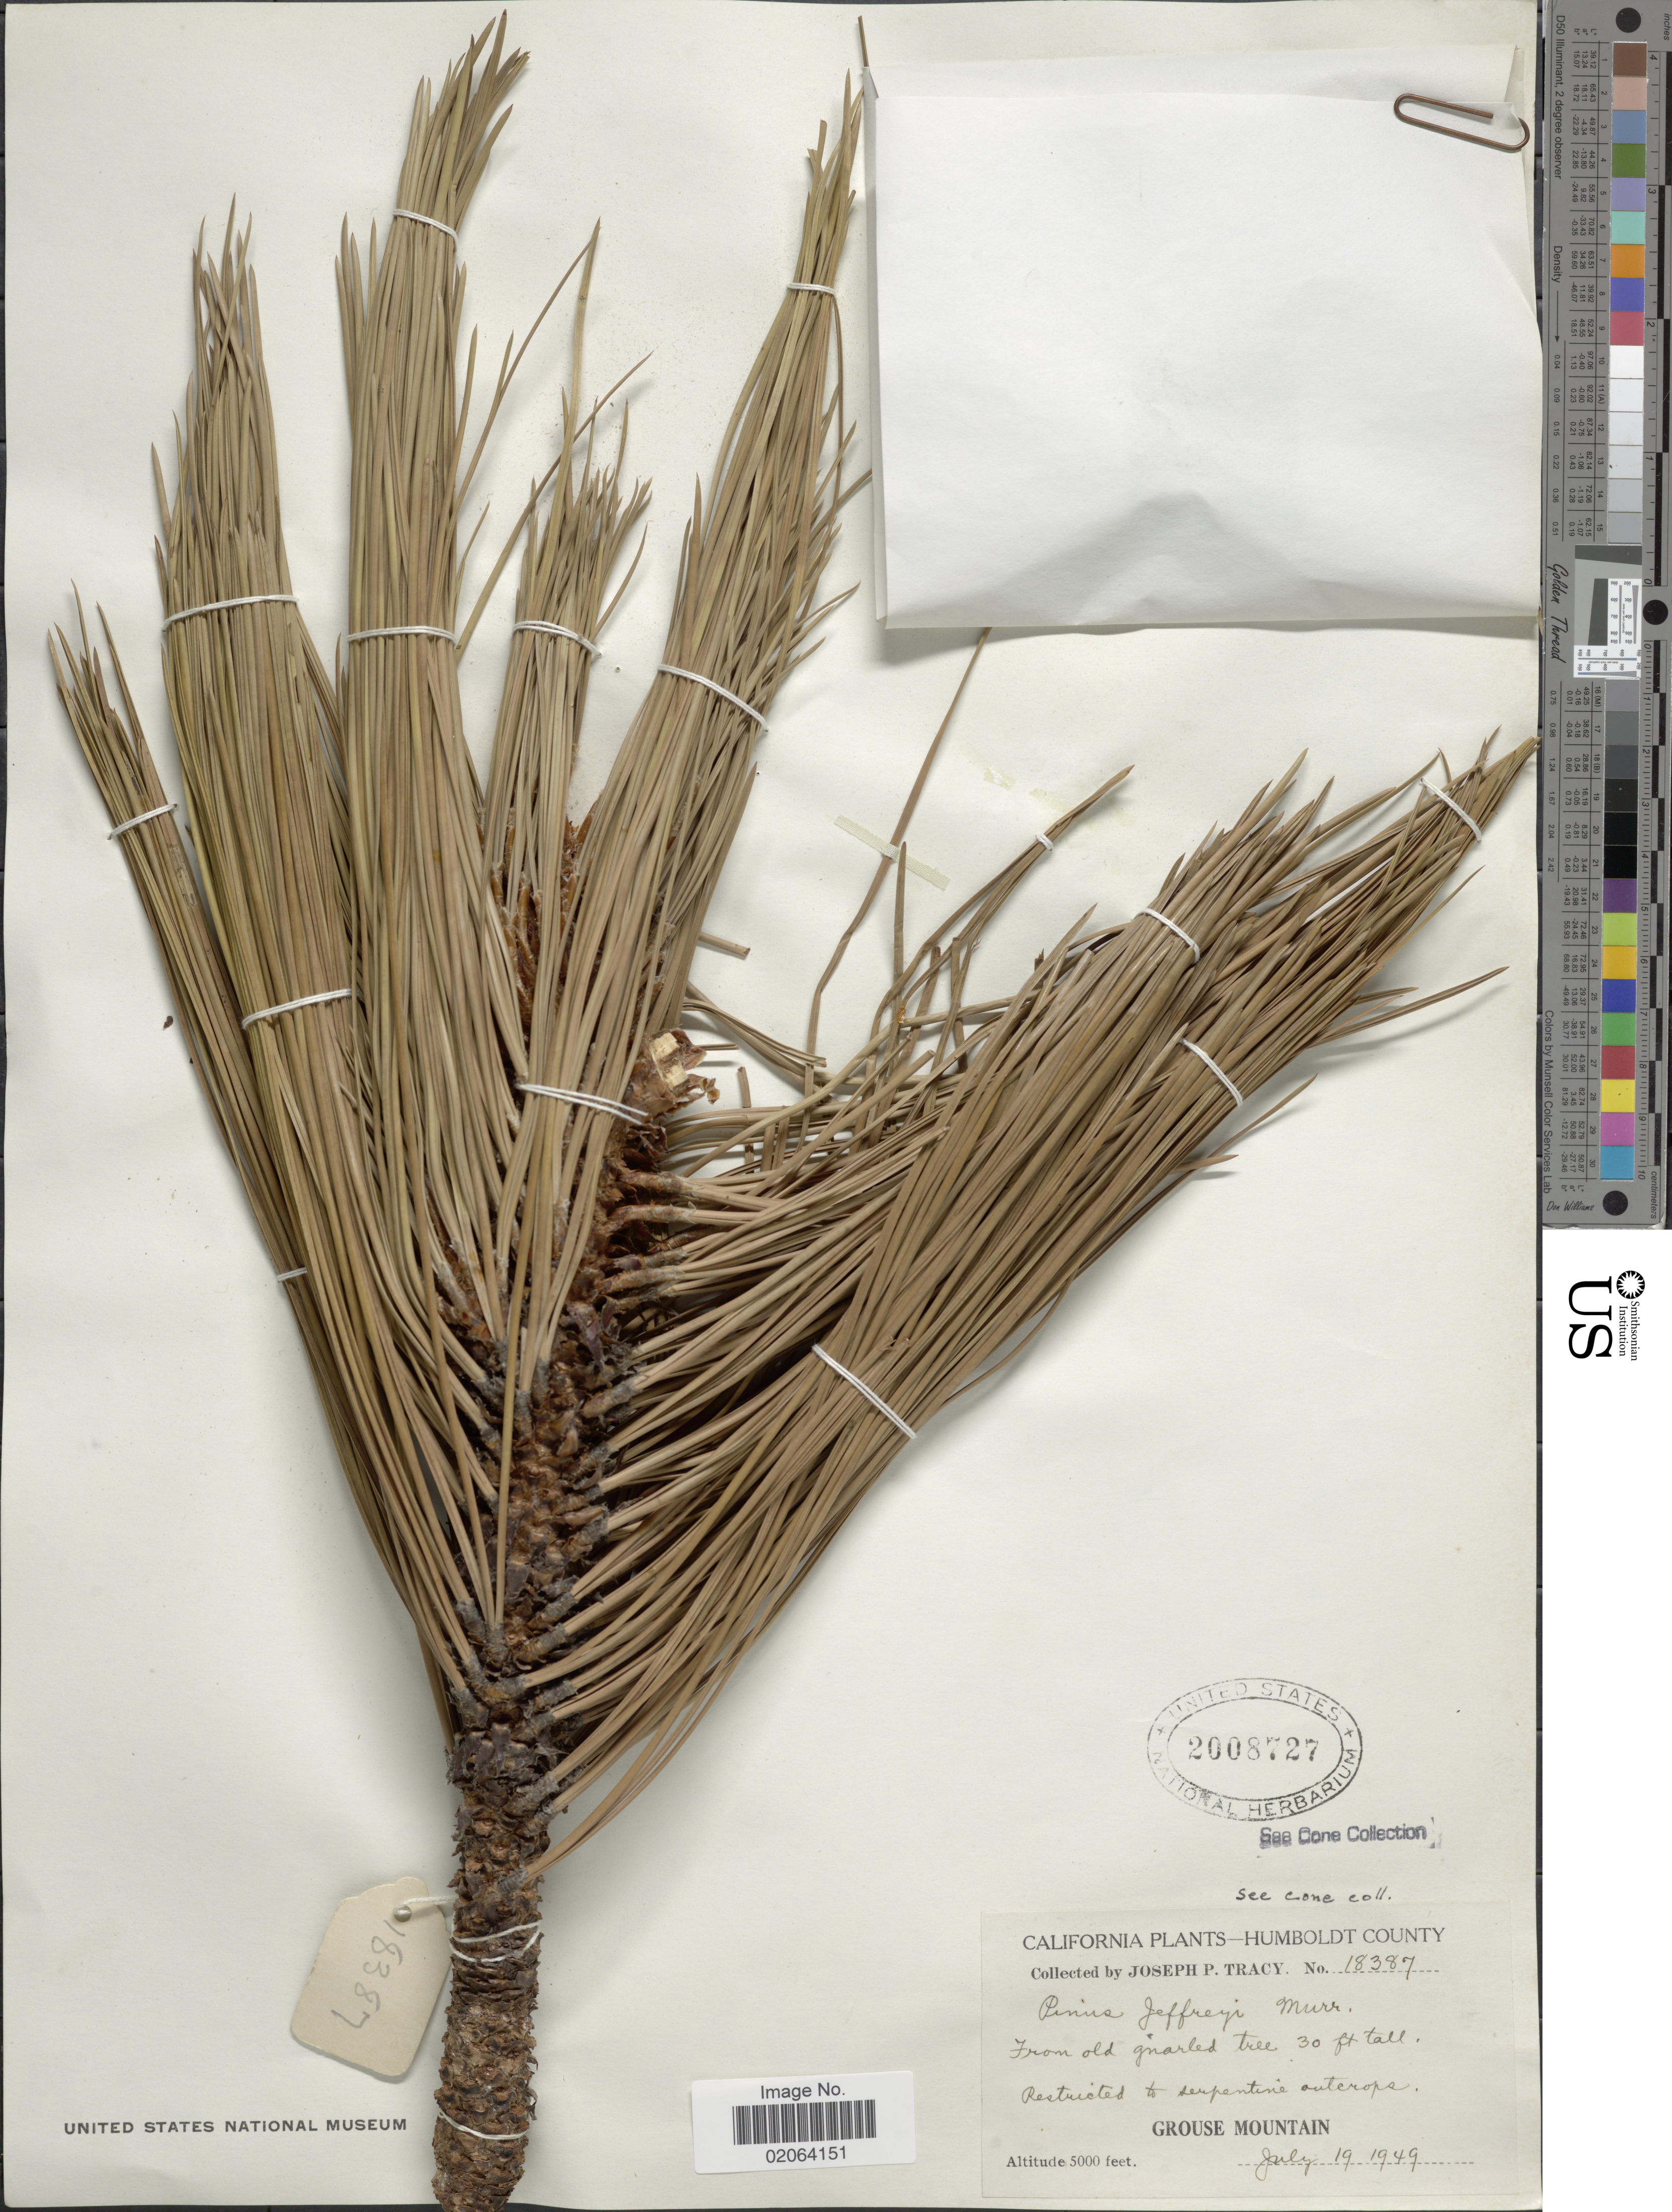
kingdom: Plantae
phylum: Tracheophyta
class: Pinopsida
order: Pinales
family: Pinaceae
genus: Pinus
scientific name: Pinus jeffreyi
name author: Balf.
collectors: J. Tracy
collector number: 18387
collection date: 1949-07-19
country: United States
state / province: California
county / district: Humboldt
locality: Humboldt County. Grouse Mountain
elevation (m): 1524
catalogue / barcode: US 2008727